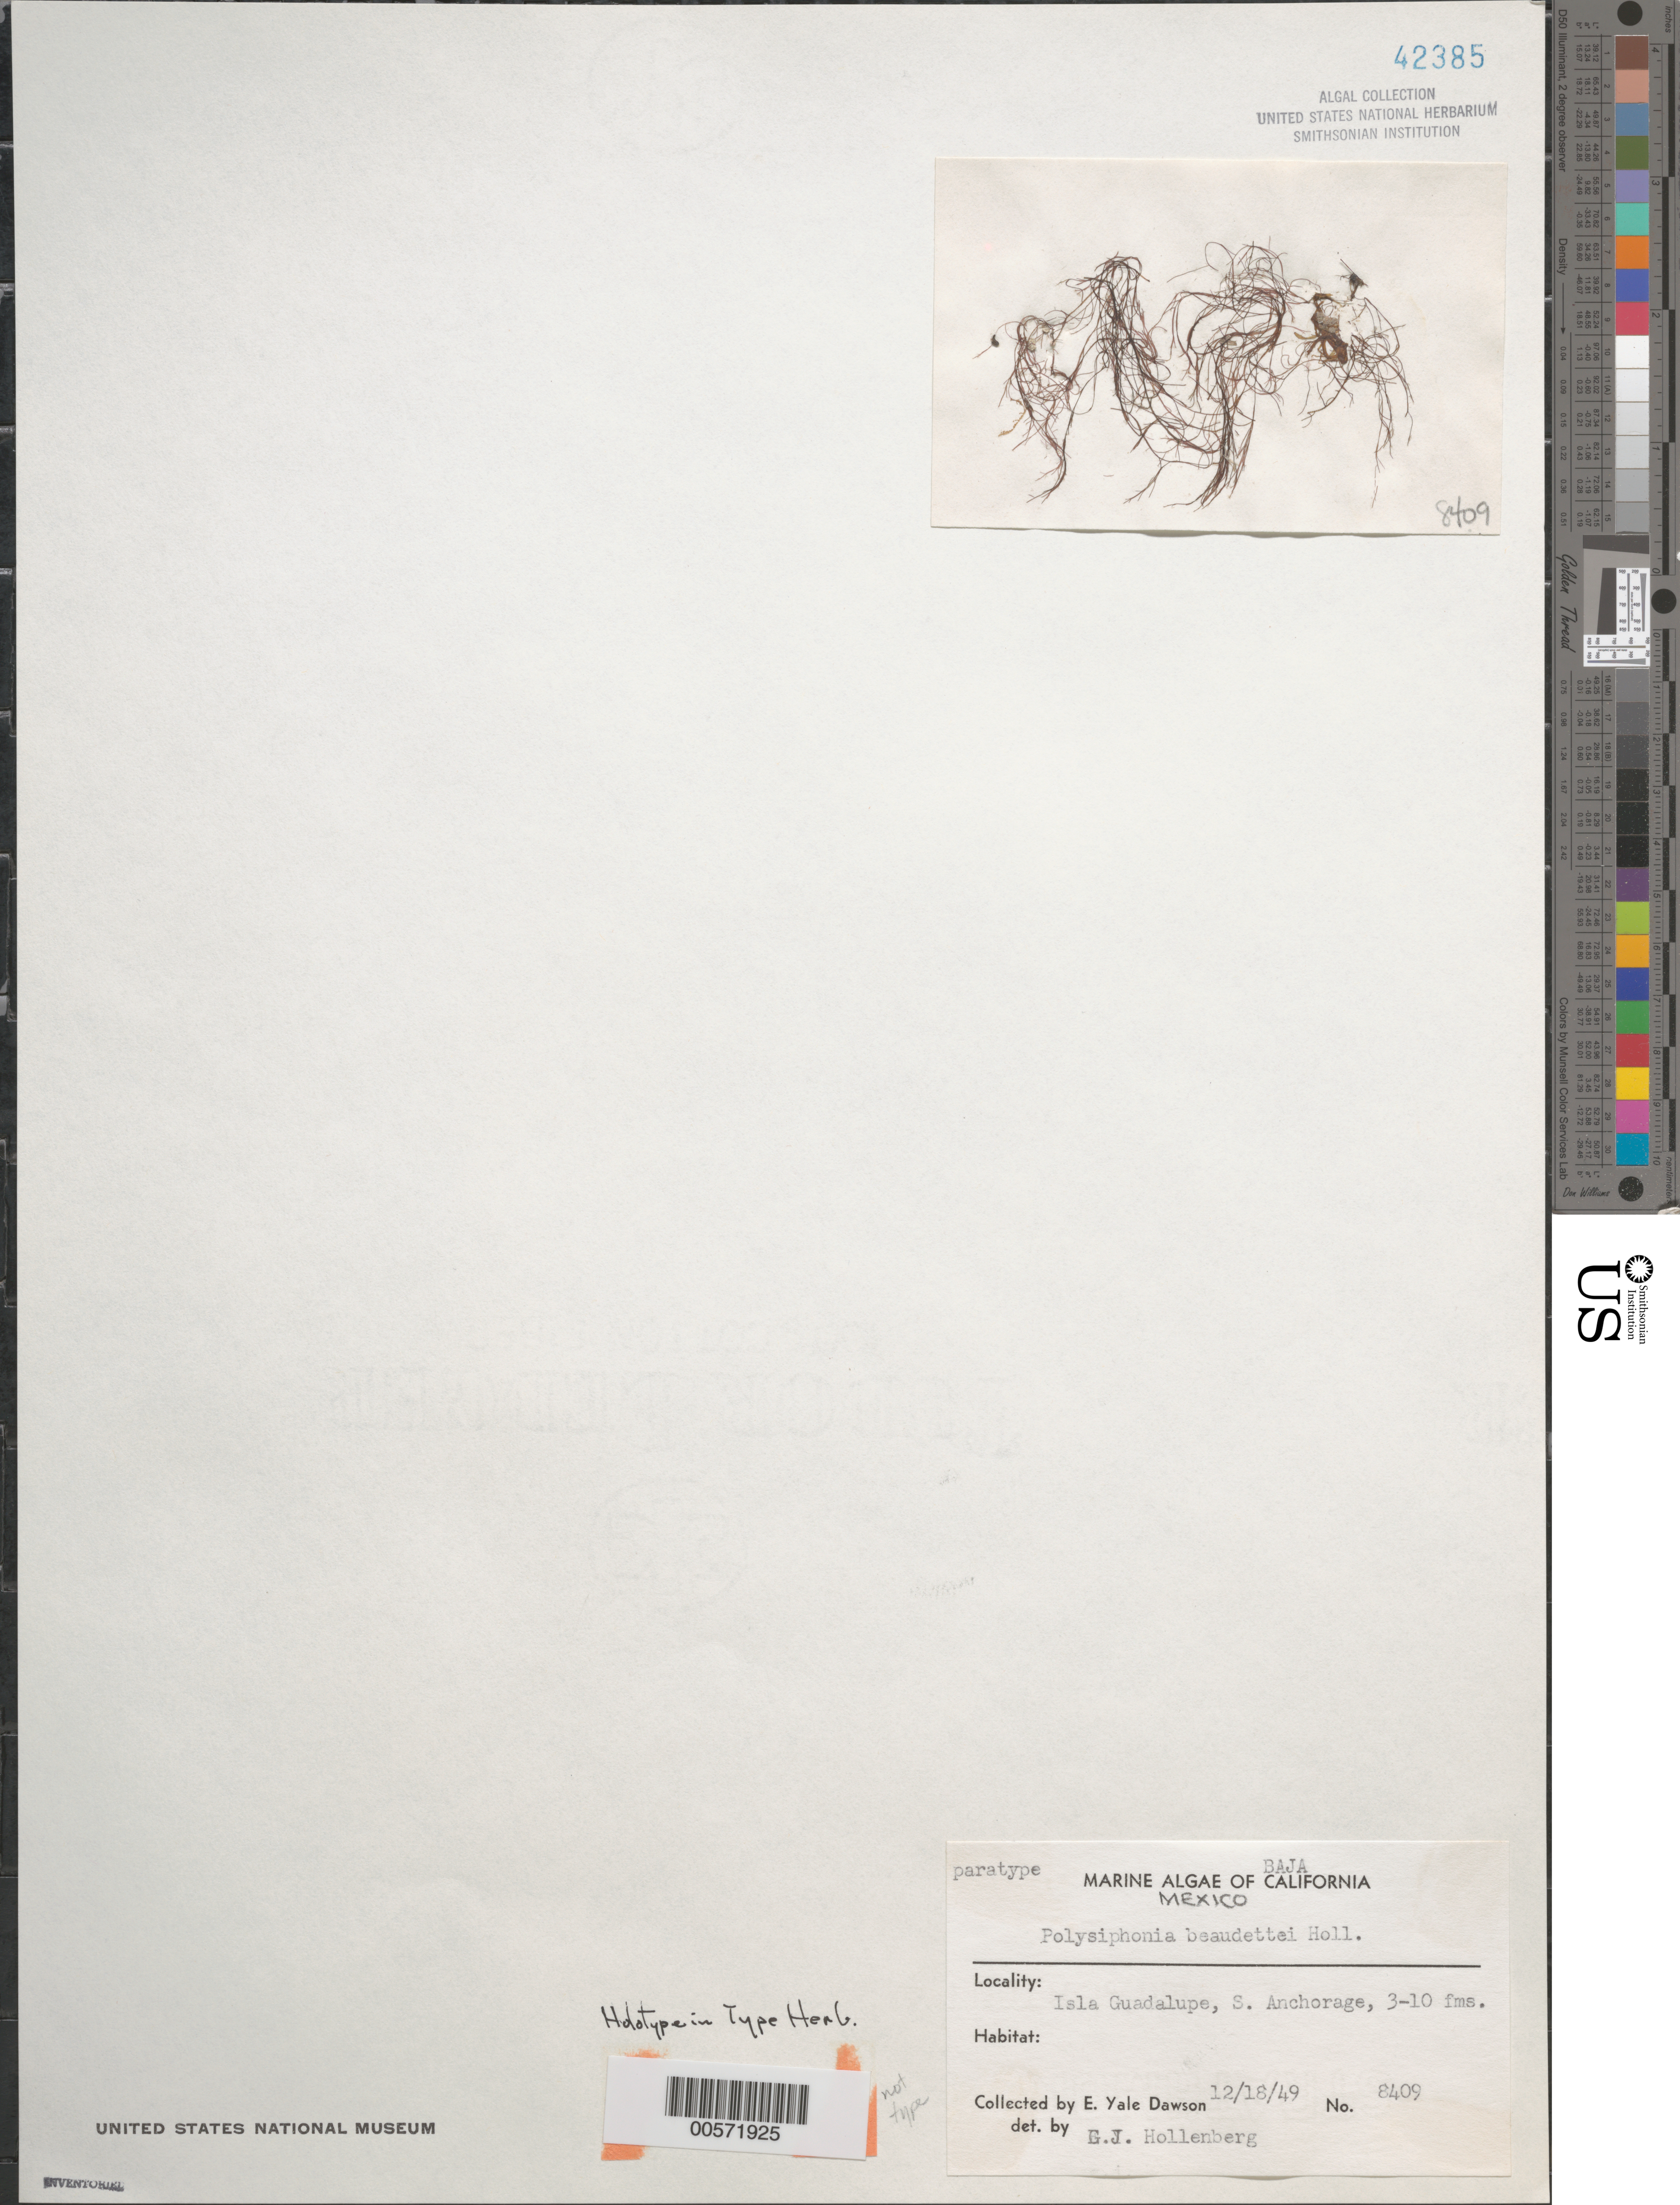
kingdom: Plantae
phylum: Rhodophyta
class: Florideophyceae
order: Ceramiales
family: Rhodomelaceae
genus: Polysiphonia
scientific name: Polysiphonia beaudettei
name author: Hollenb.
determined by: Hollenberg, George J.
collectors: E. Y. Dawson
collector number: EYD 8409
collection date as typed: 18 Dec 1949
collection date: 1949-12-18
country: Mexico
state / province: Baja California Norte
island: Isla Guadalupe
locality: South anchorage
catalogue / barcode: US 42385